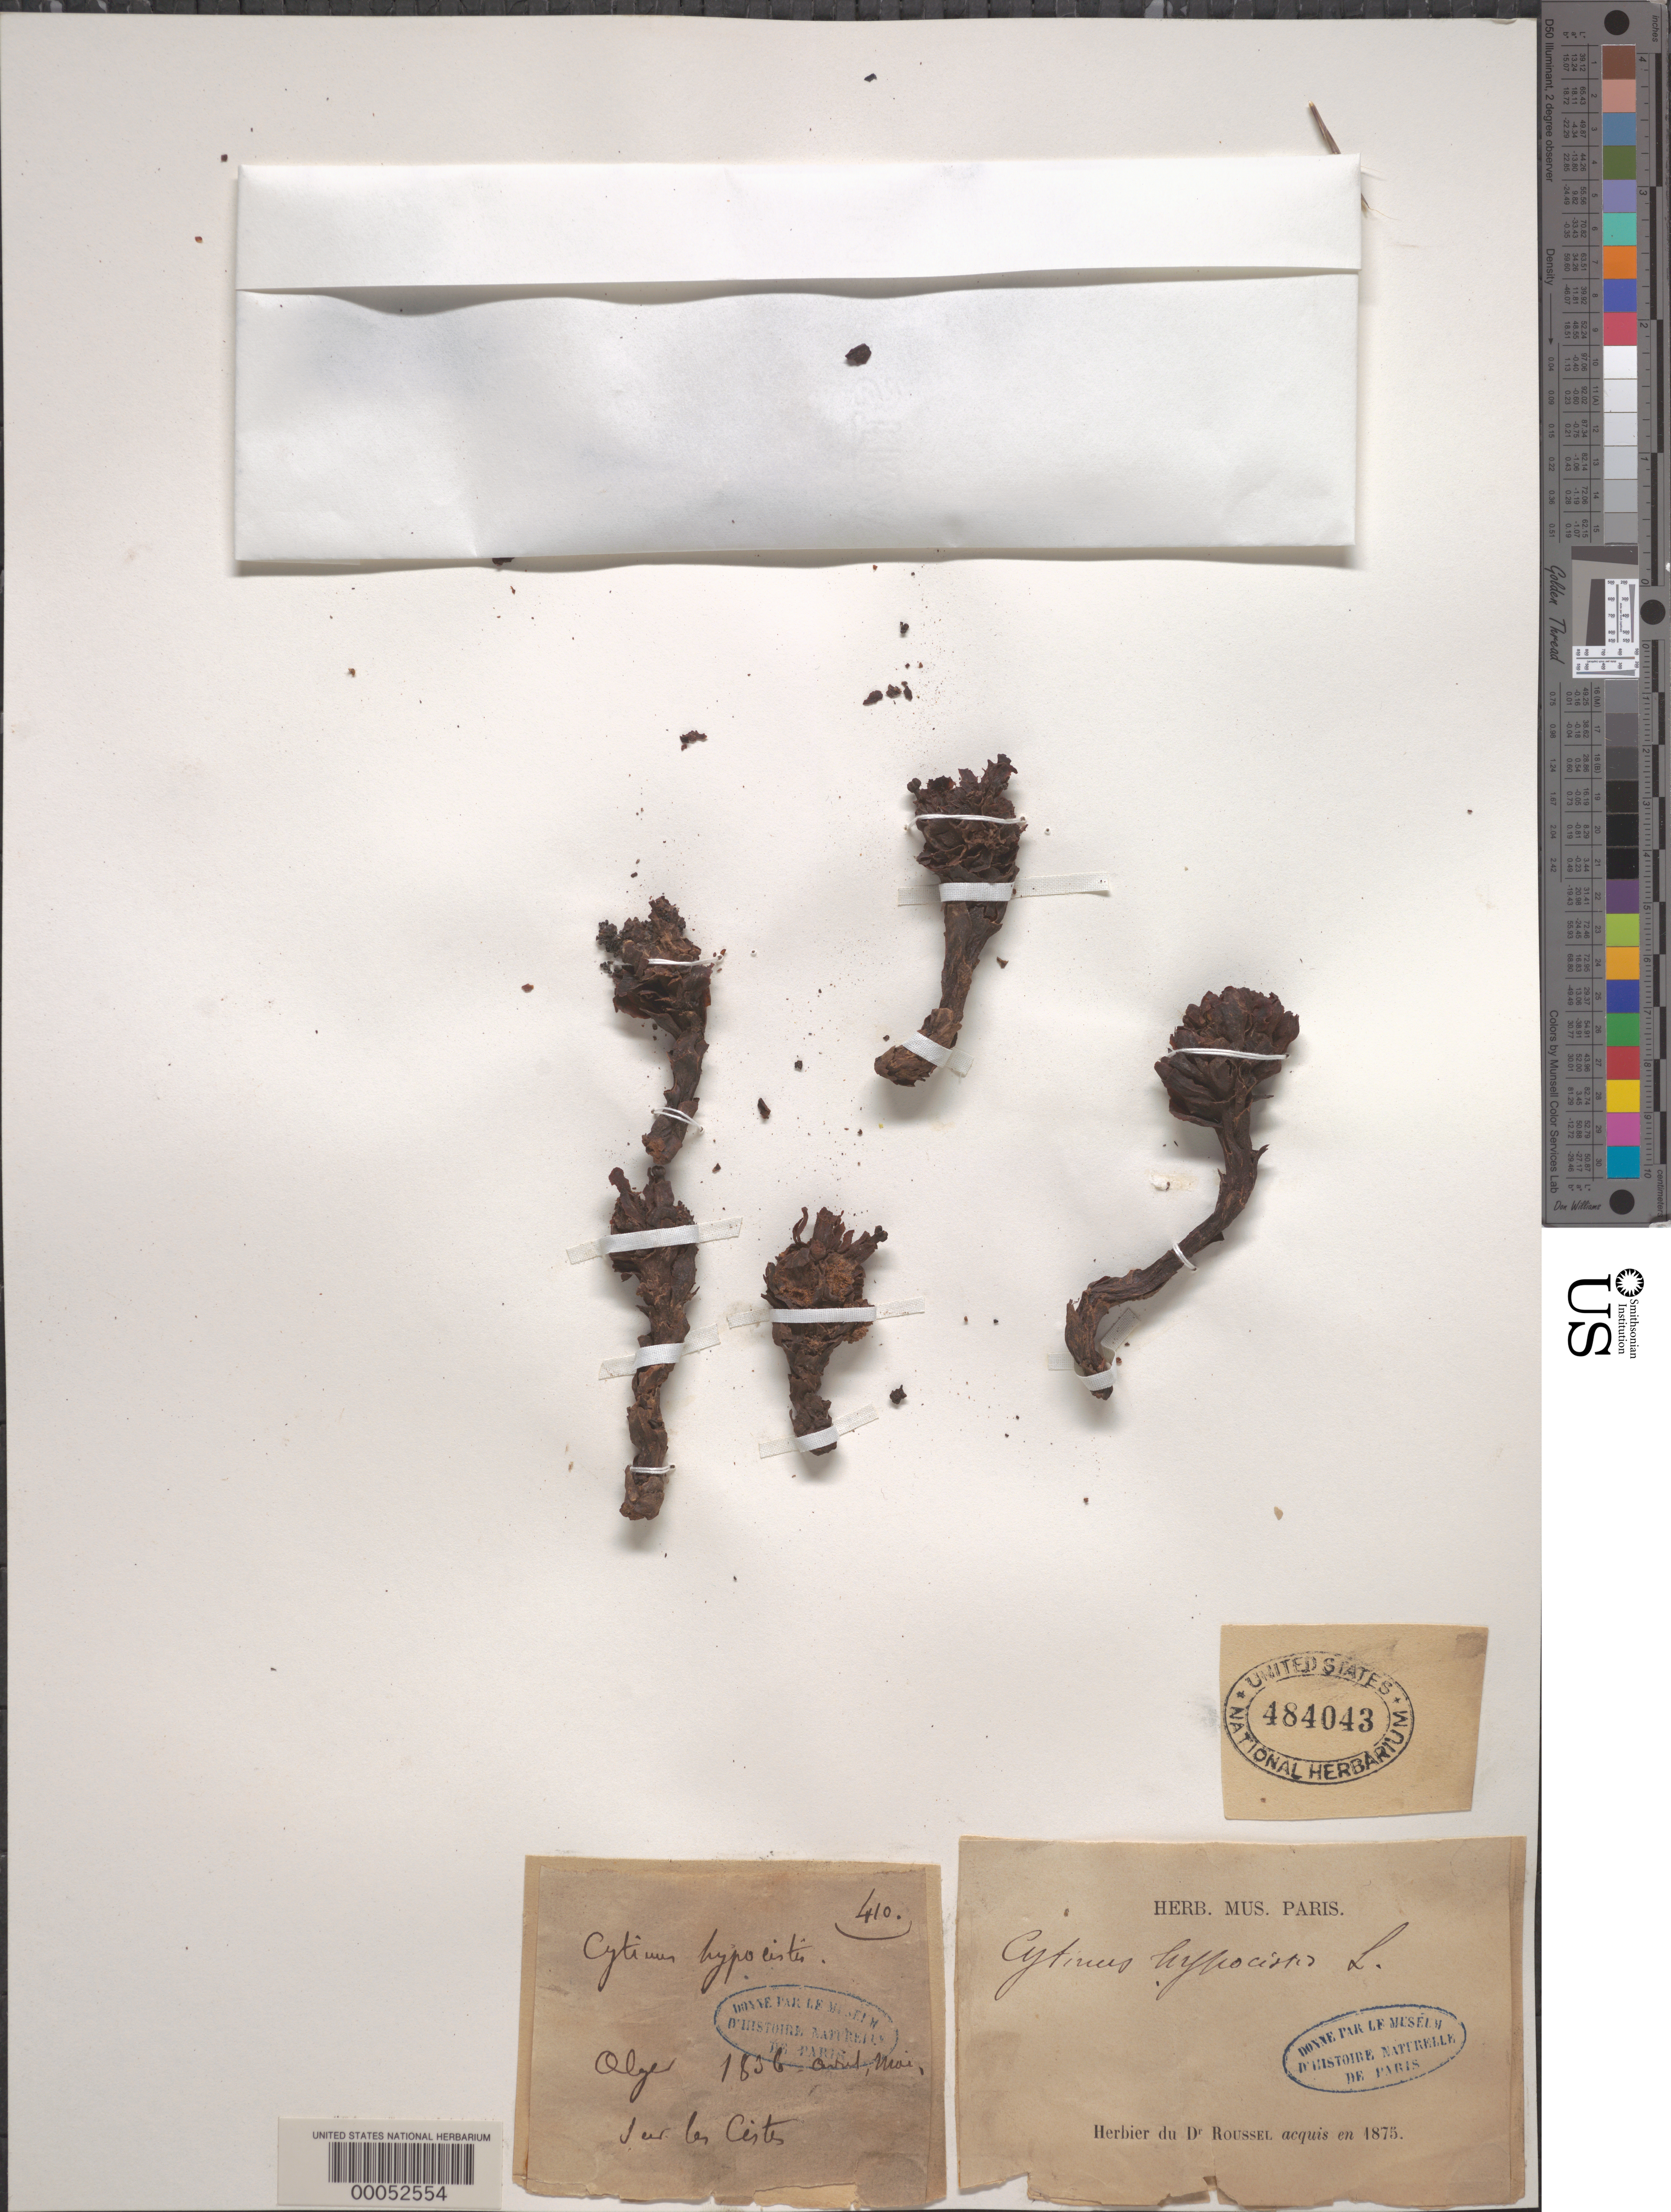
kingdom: Plantae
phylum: Tracheophyta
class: Magnoliopsida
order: Malvales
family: Cytinaceae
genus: Cytinus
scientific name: Cytinus hypocystis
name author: (L.) L.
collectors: H. De Roussel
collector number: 410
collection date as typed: Apr 1836 to -- May 1836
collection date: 1836-04/1836-05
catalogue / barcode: US 484043